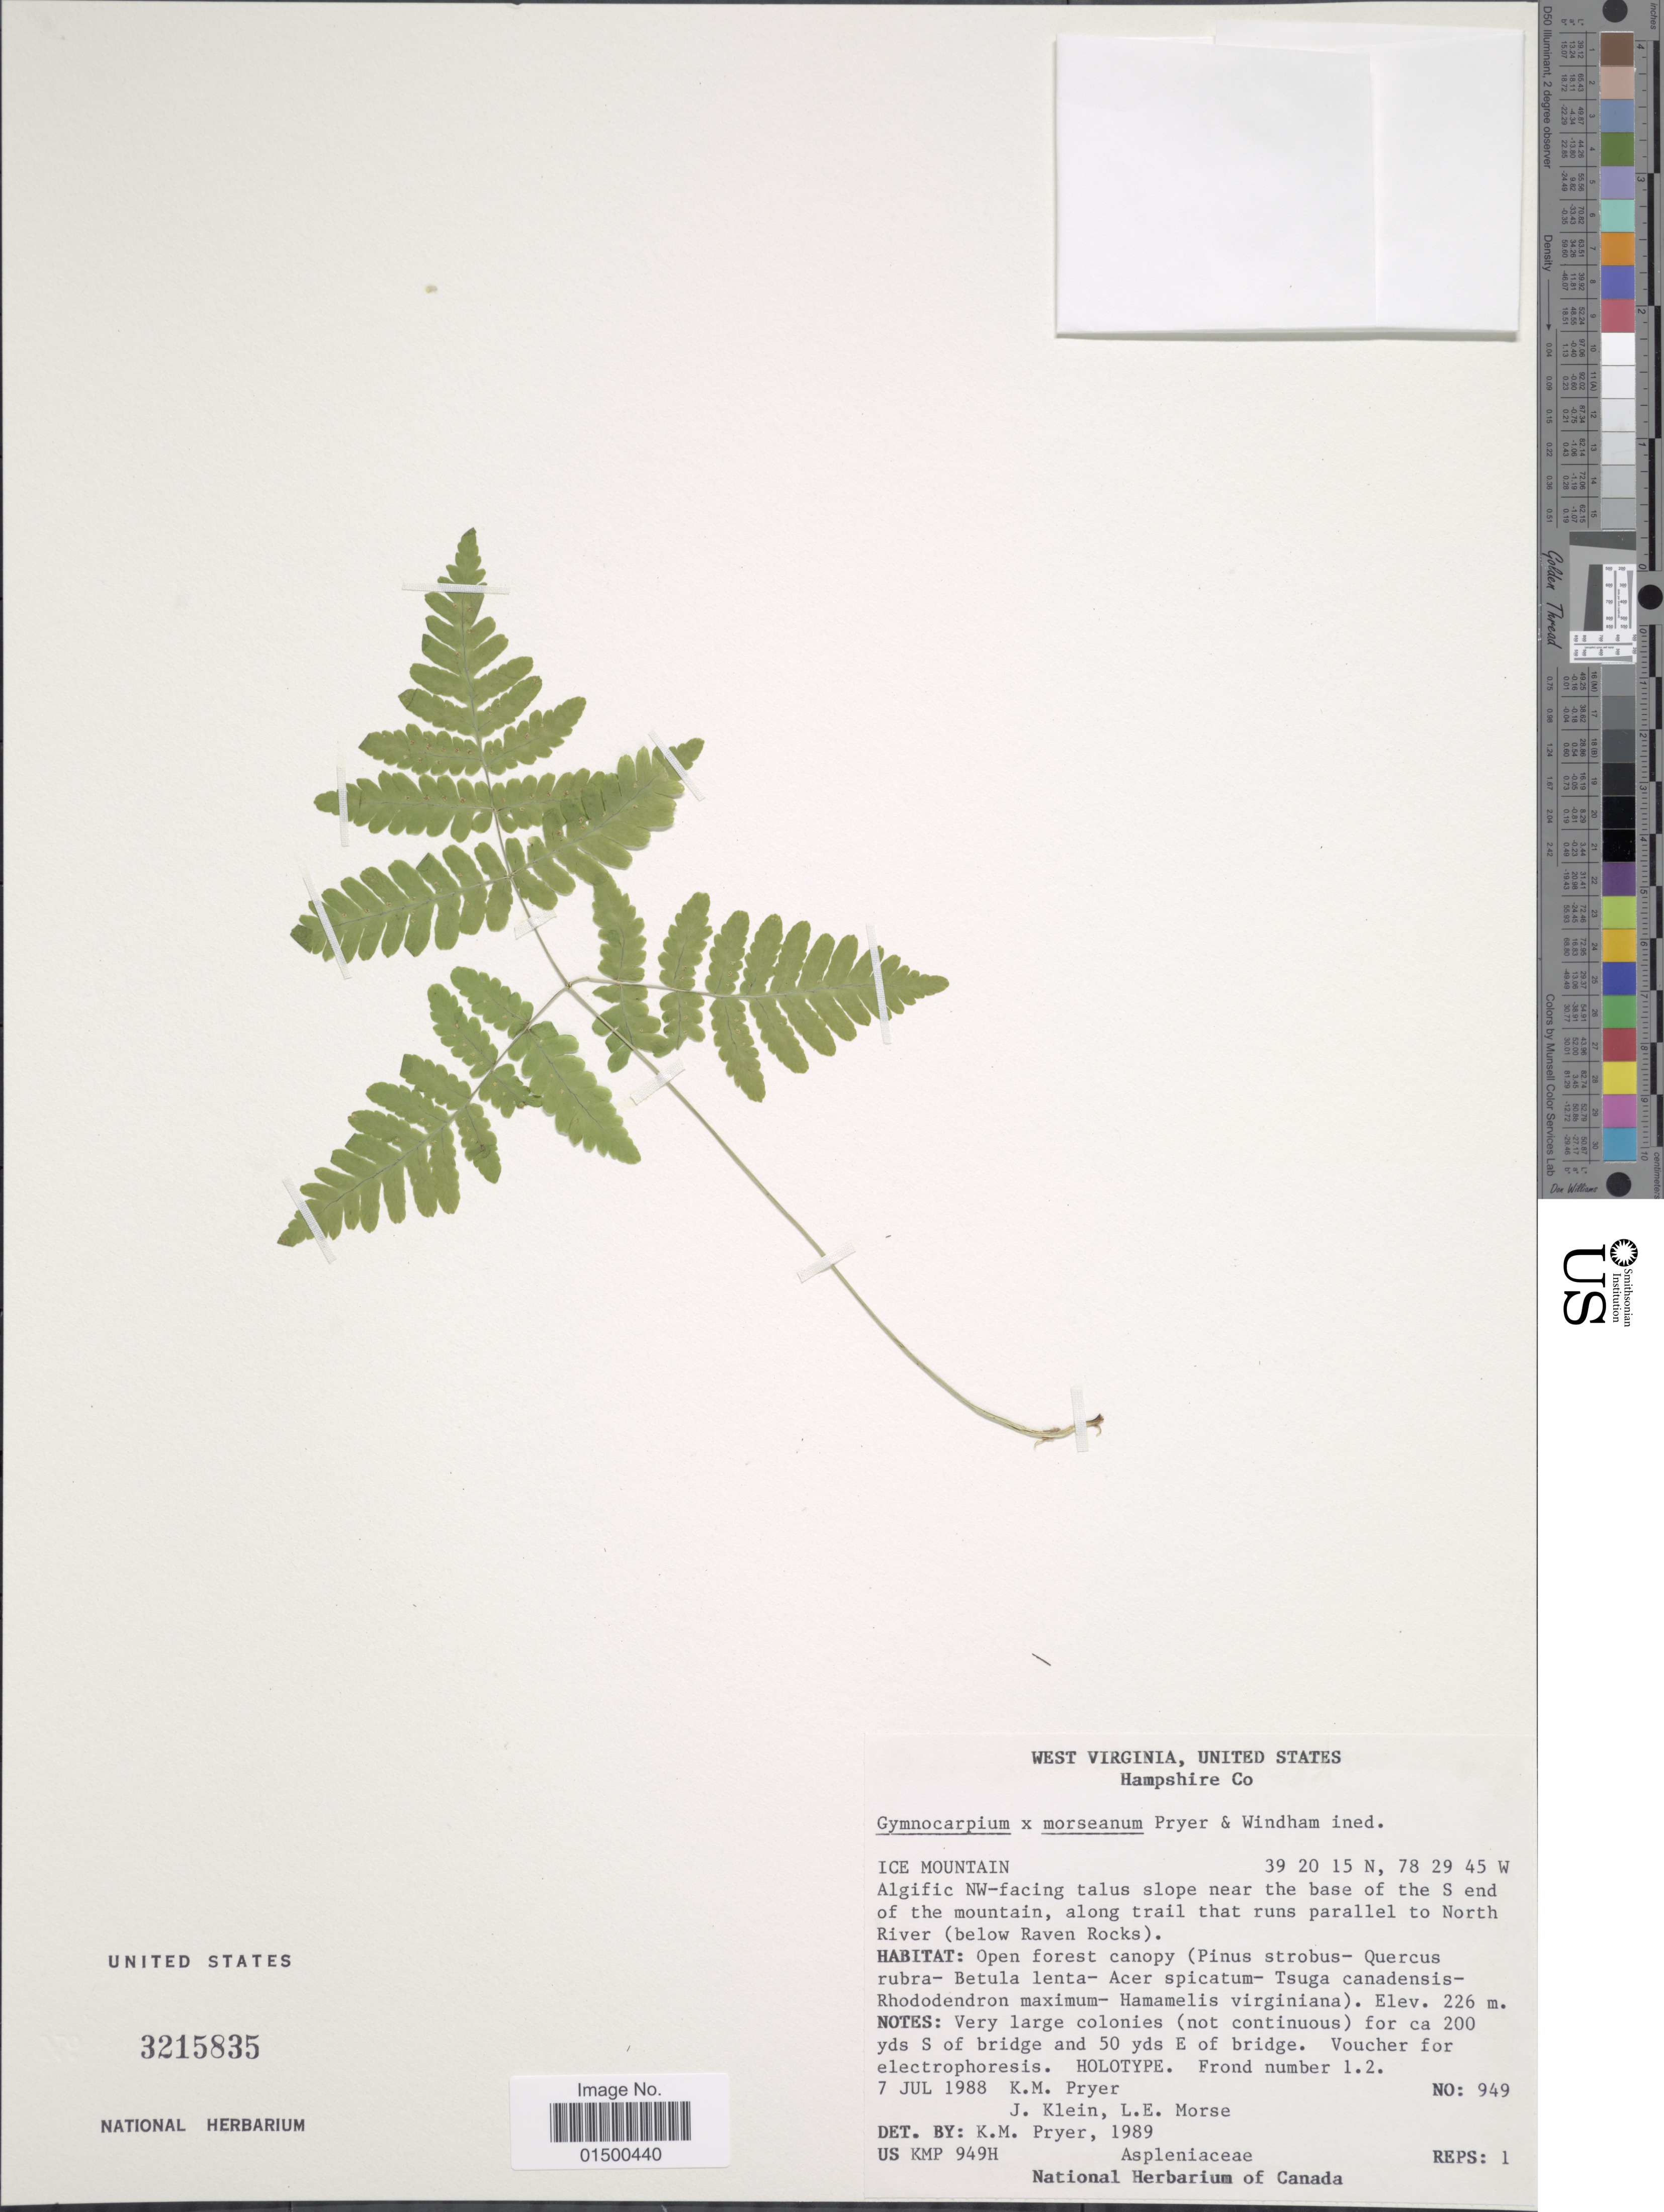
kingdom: Plantae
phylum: Tracheophyta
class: Polypodiopsida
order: Polypodiales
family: Cystopteridaceae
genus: Gymnocarpium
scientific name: Gymnocarpium x morseanum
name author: Pryer & Windham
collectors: K. Pryer, J. Klein & L. Morse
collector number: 949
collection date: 1988-07-07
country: United States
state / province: West Virginia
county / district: Hampshire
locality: West Virginia, Hampshire Co., Ice Mountain, Algific NW-facing talus slope near the base of the S end of the mountain, along trail that runs parallel to North River ( below Raven Rocks)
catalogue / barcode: US 3215835